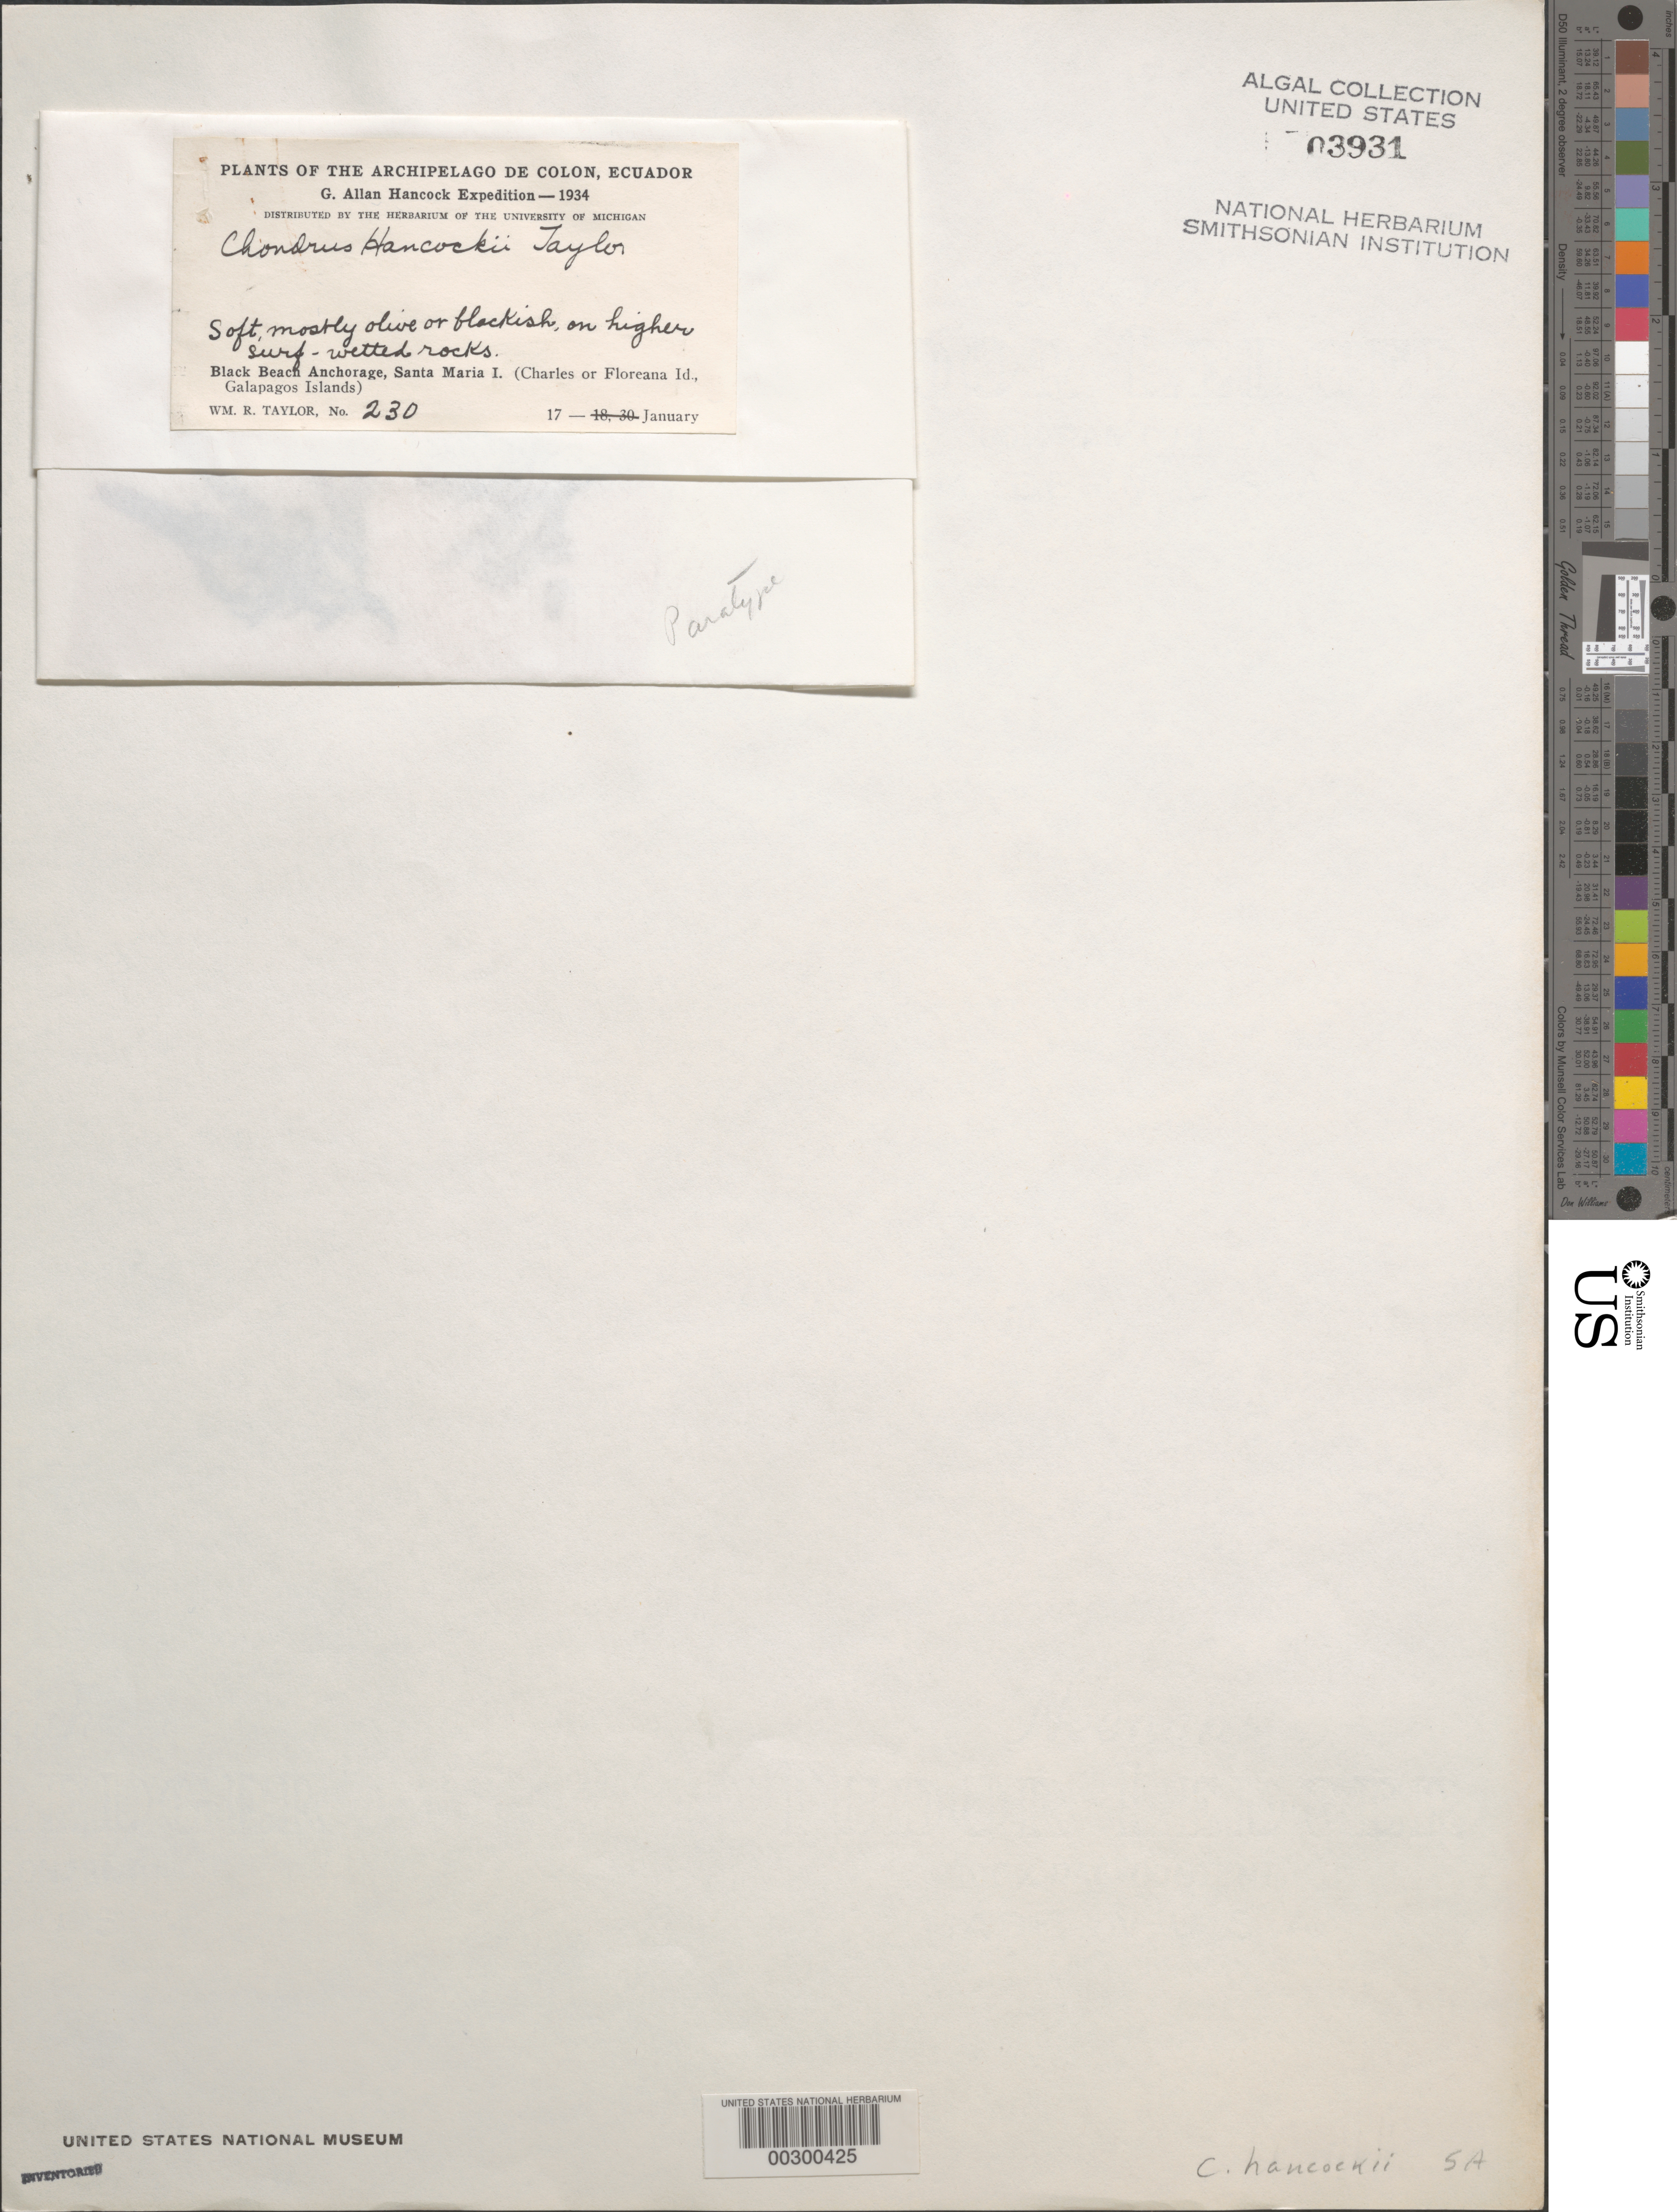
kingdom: Plantae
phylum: Rhodophyta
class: Florideophyceae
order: Gigartinales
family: Gigartinaceae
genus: Chondrus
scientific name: Chondrus hancockii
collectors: W. R. Taylor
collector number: WRT 34-230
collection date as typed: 17 Jan 1934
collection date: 1934-01-17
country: Ecuador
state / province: Colón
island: Floreana [Charles, Santa Maria]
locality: Black Beach Anchorage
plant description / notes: G. Allan Hancock Expedition, 1934; paratype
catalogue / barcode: US 3931